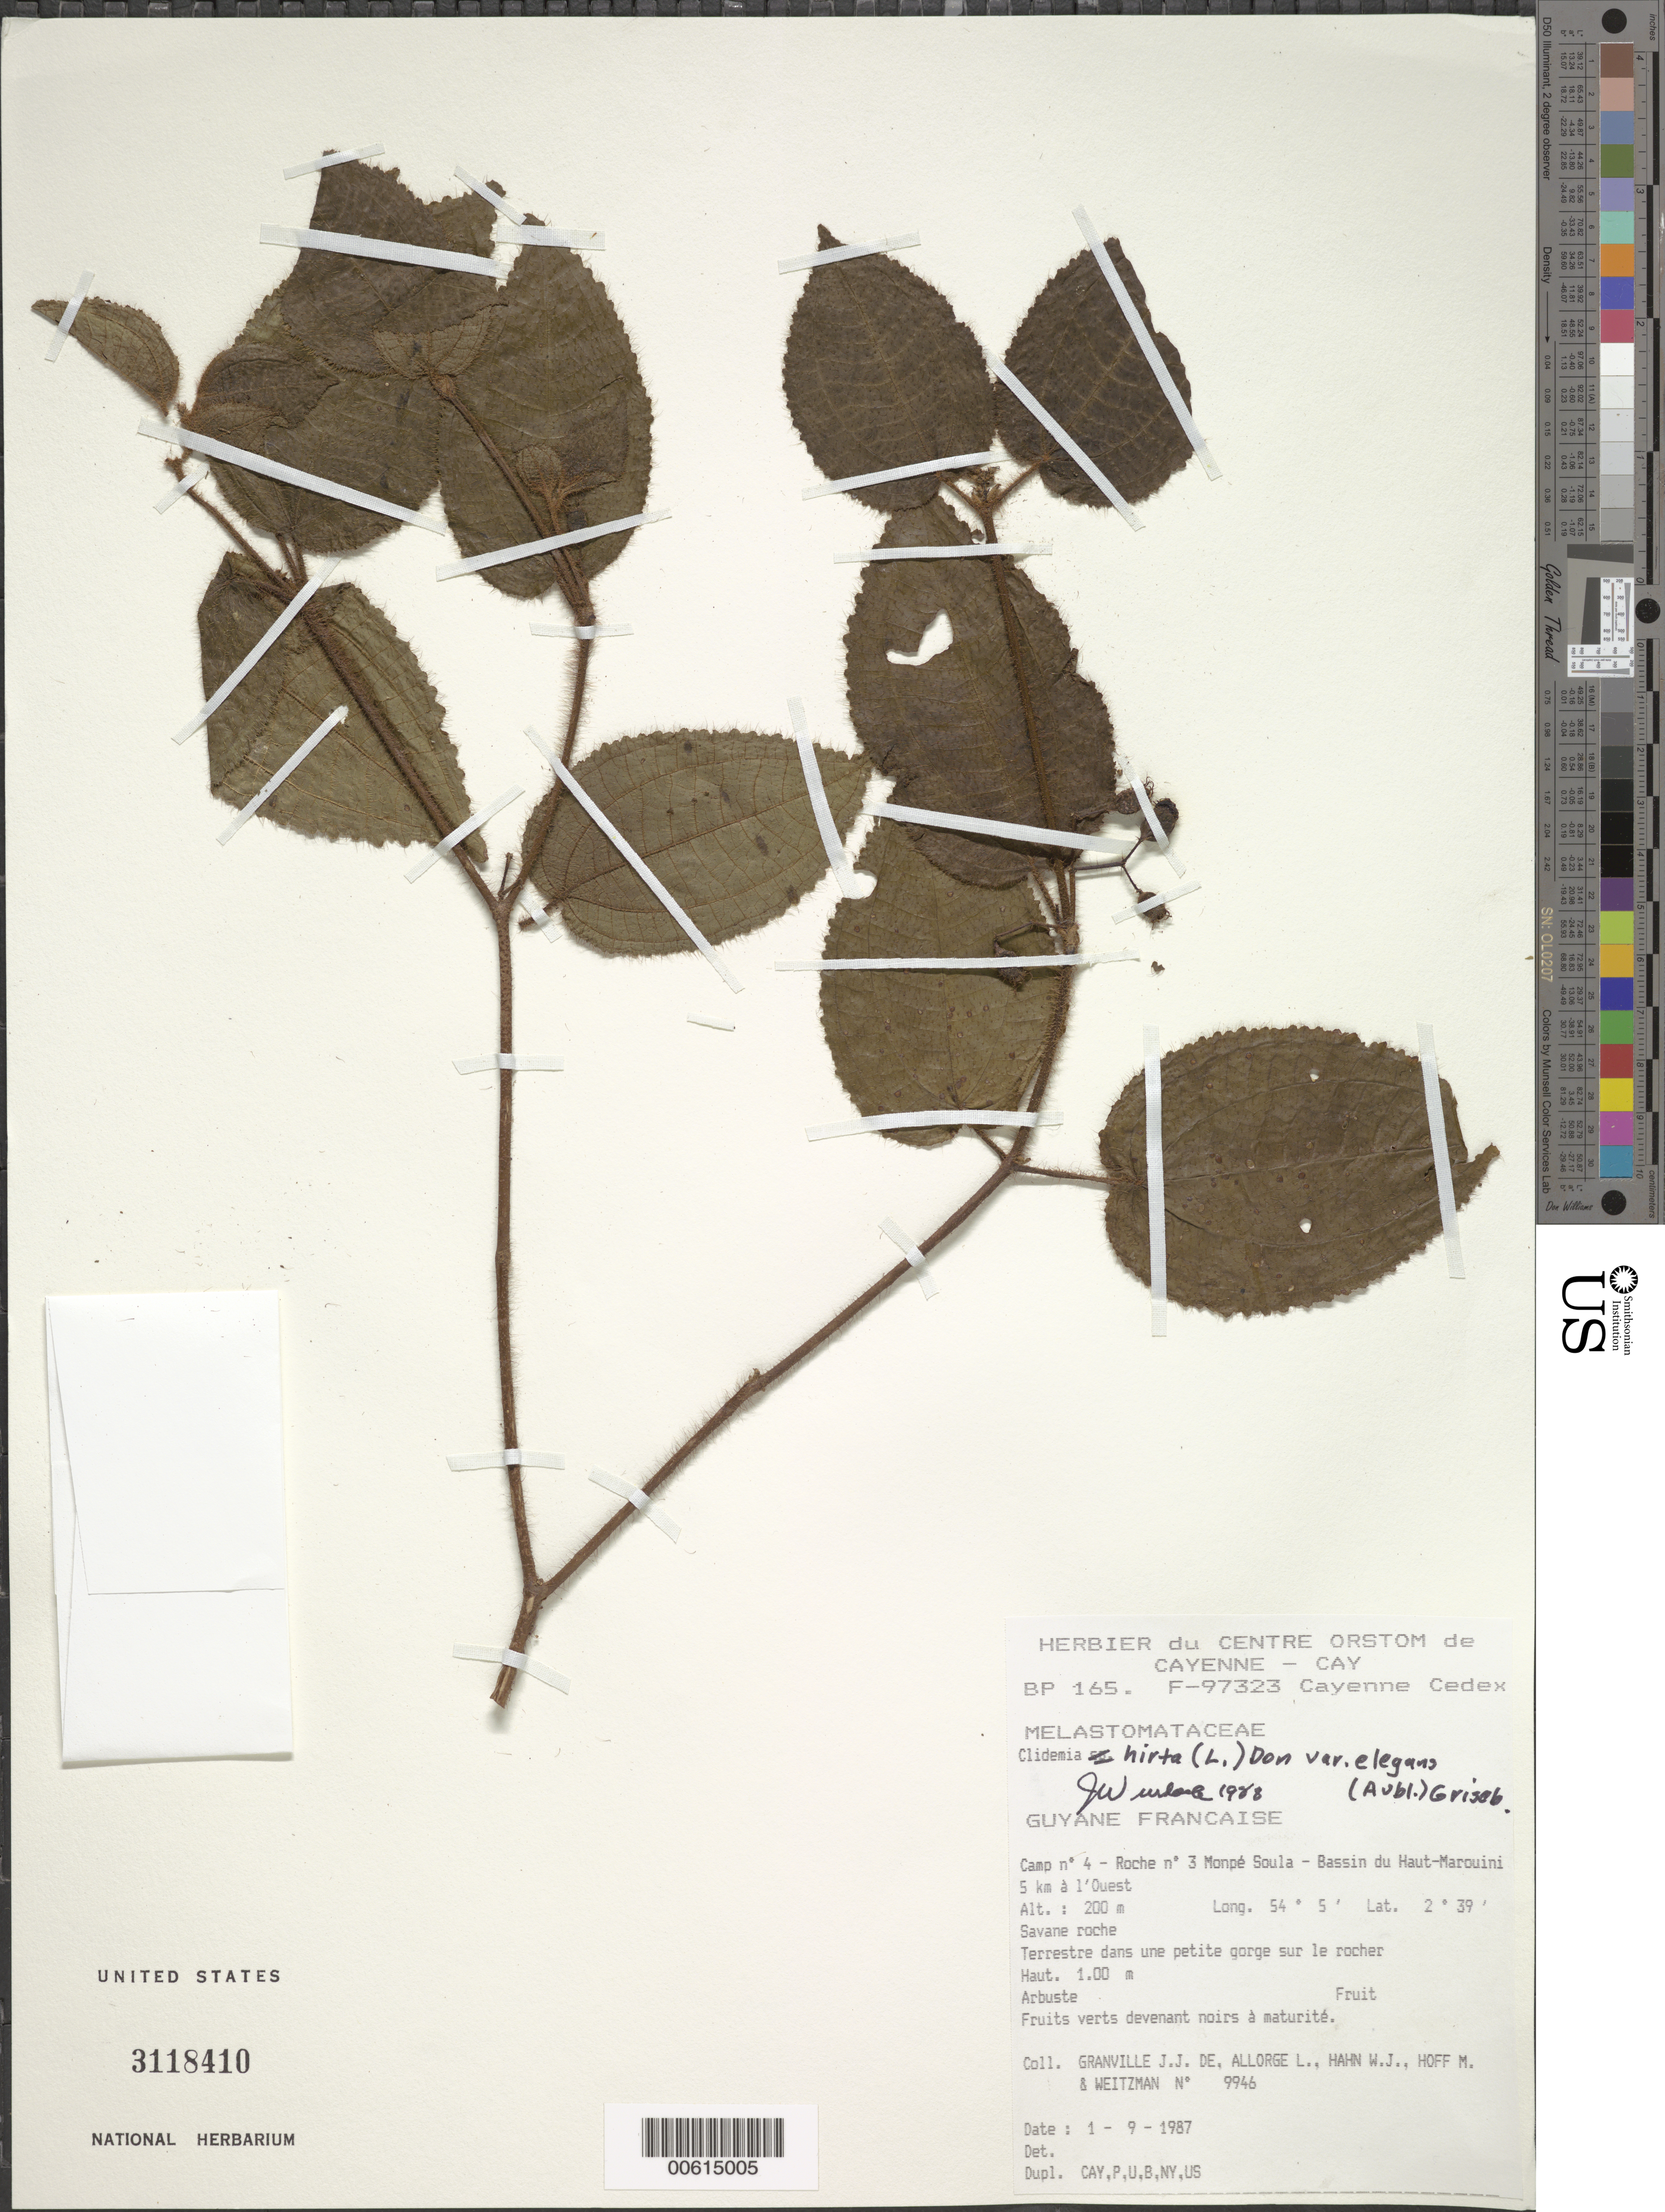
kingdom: Plantae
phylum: Tracheophyta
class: Magnoliopsida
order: Myrtales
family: Melastomataceae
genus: Clidemia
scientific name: Clidemia hirta var. elegans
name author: (Aubl.) Griseb.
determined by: Wurdack, John J., (US), US (UNITED STATES)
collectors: J.-J. de Granville, L. Allorge, W. J. Hahn, M. Hoff & A. L. Weitzman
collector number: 9946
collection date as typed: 1-Sep-87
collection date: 1987-09-01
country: French Guiana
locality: Monpé Soula, Camp #4, roche no. 3; Bassin du Haut-Marouini, 5 km W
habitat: Savane roche. Terrestre dans une petites gorge sur le rocher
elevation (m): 200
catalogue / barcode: US 3118410